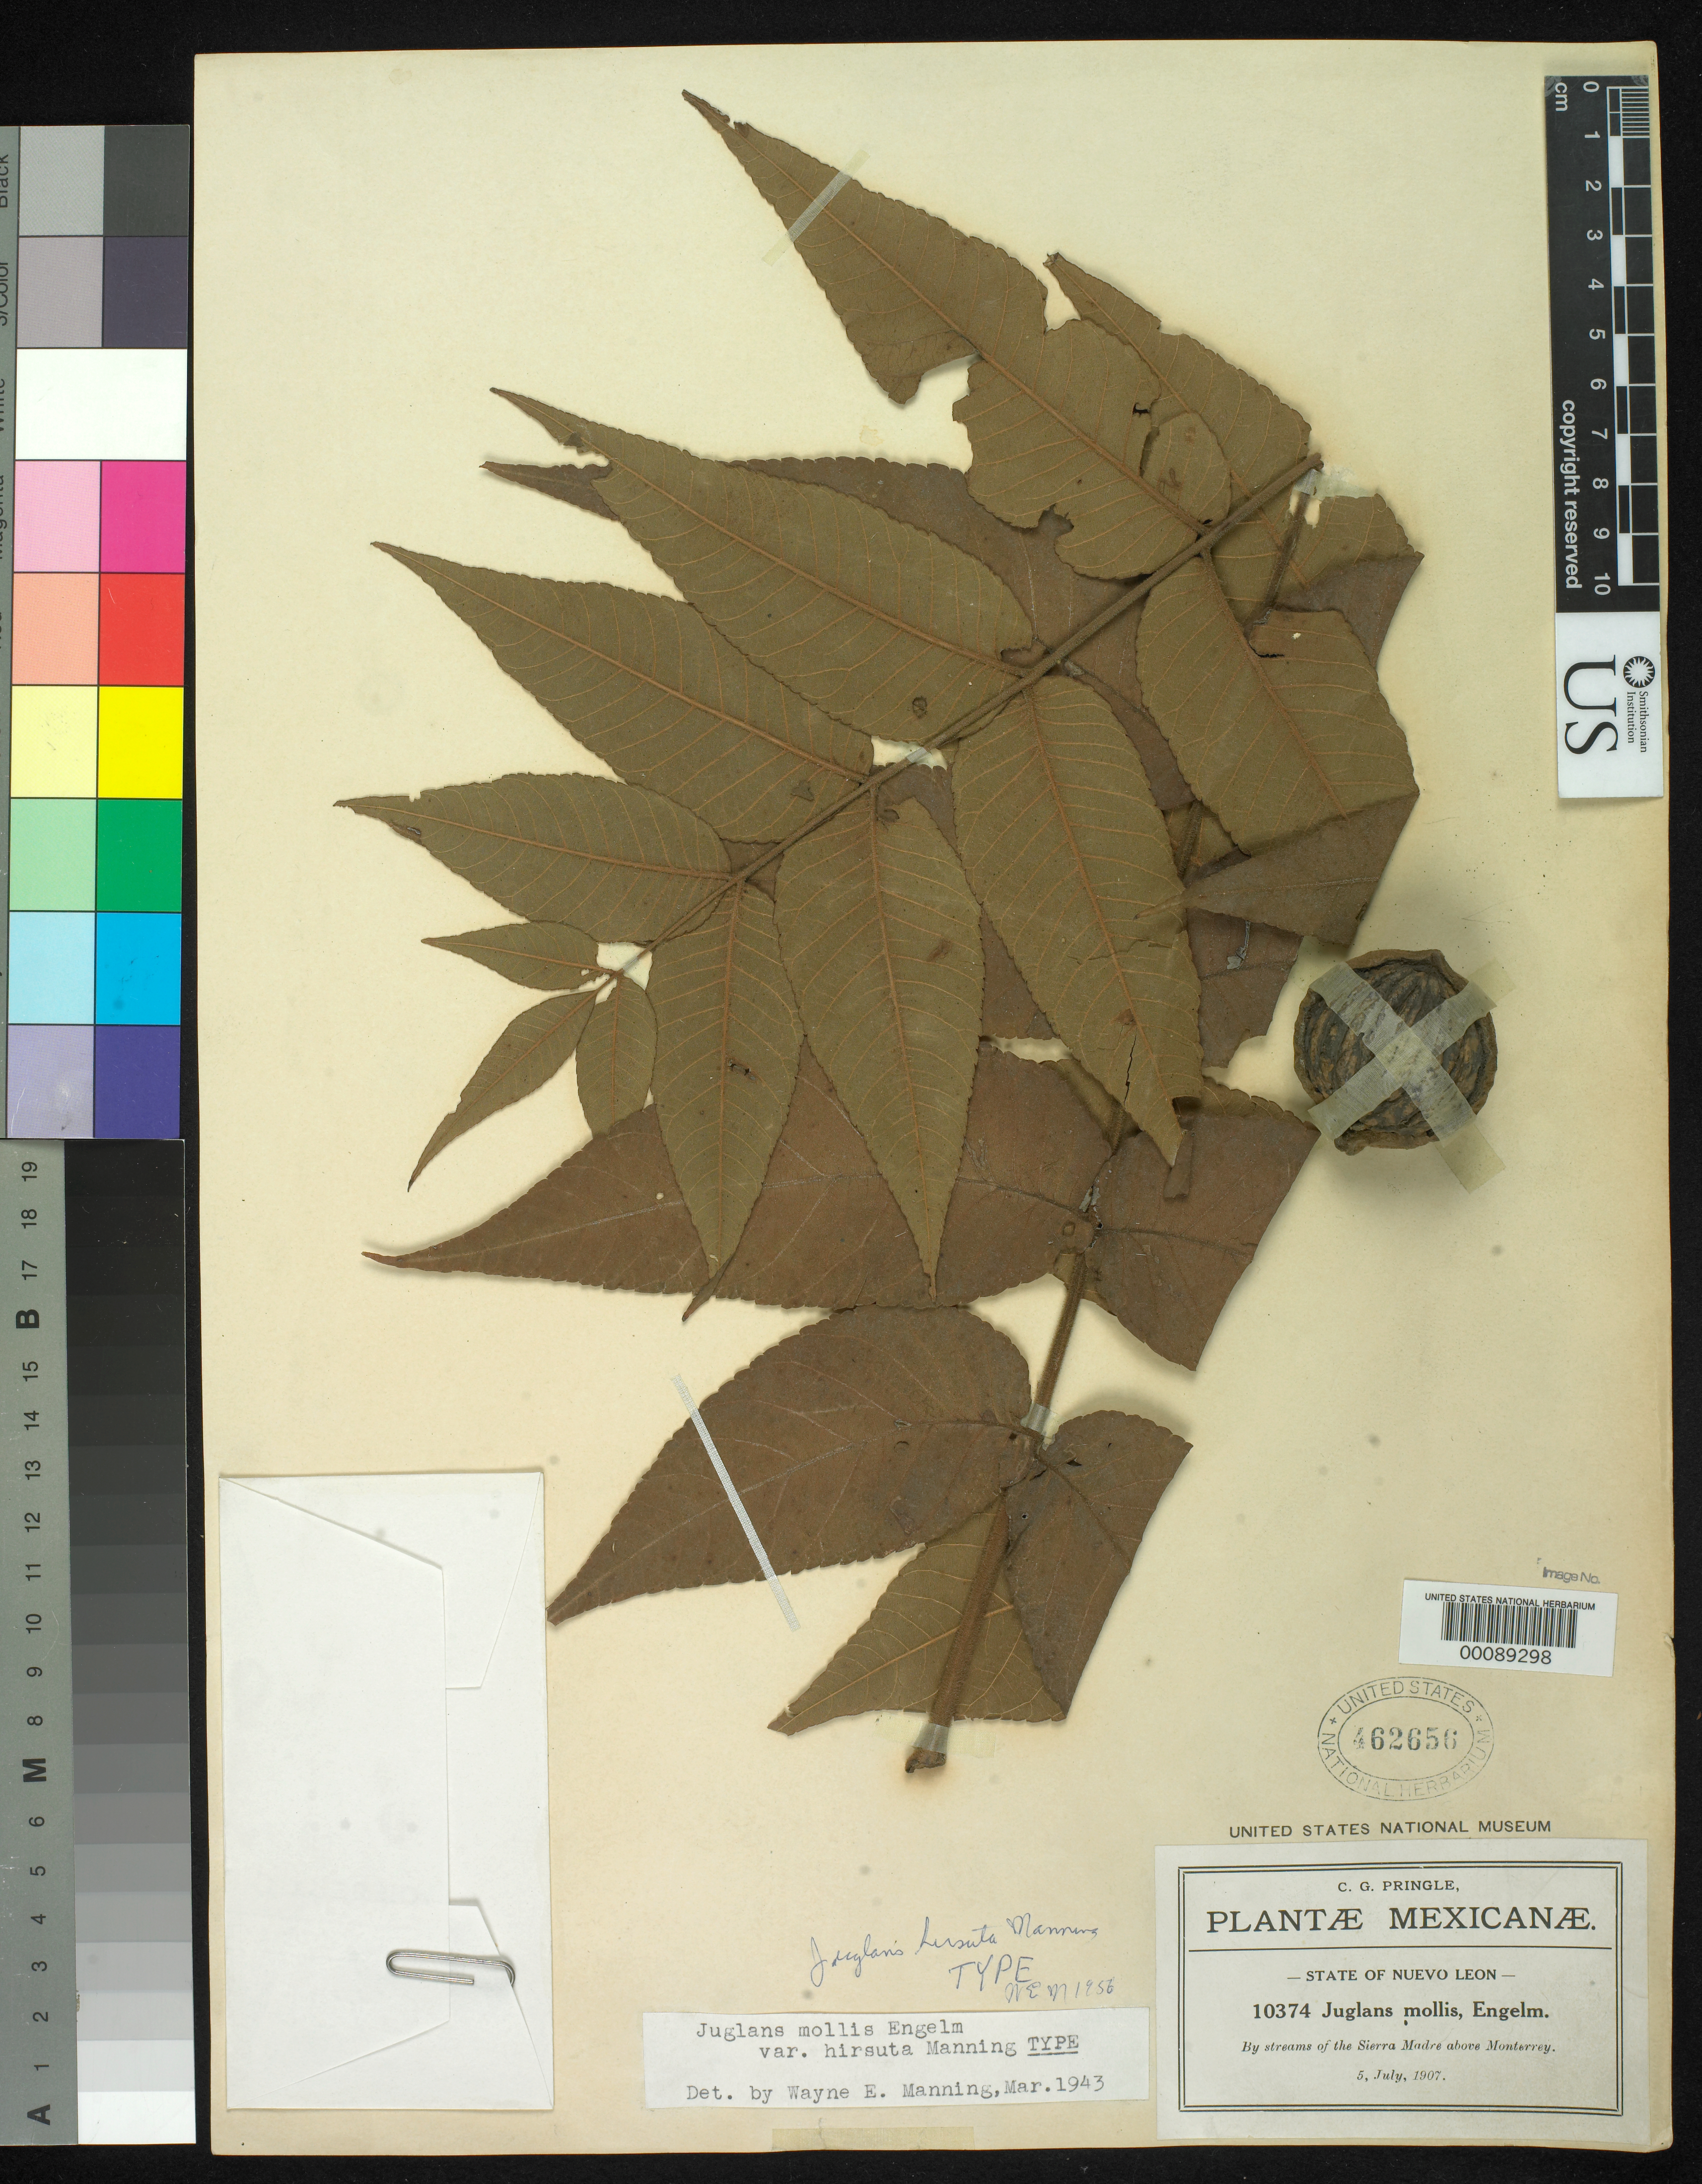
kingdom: Plantae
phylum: Tracheophyta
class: Magnoliopsida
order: Fagales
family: Juglandaceae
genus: Juglans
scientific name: Juglans hirsuta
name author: W.E. Manning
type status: Holotype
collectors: C. G. Pringle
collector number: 10374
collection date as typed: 05 Jul 1907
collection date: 1907-07-05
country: Mexico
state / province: Nuevo León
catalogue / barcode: US 462656